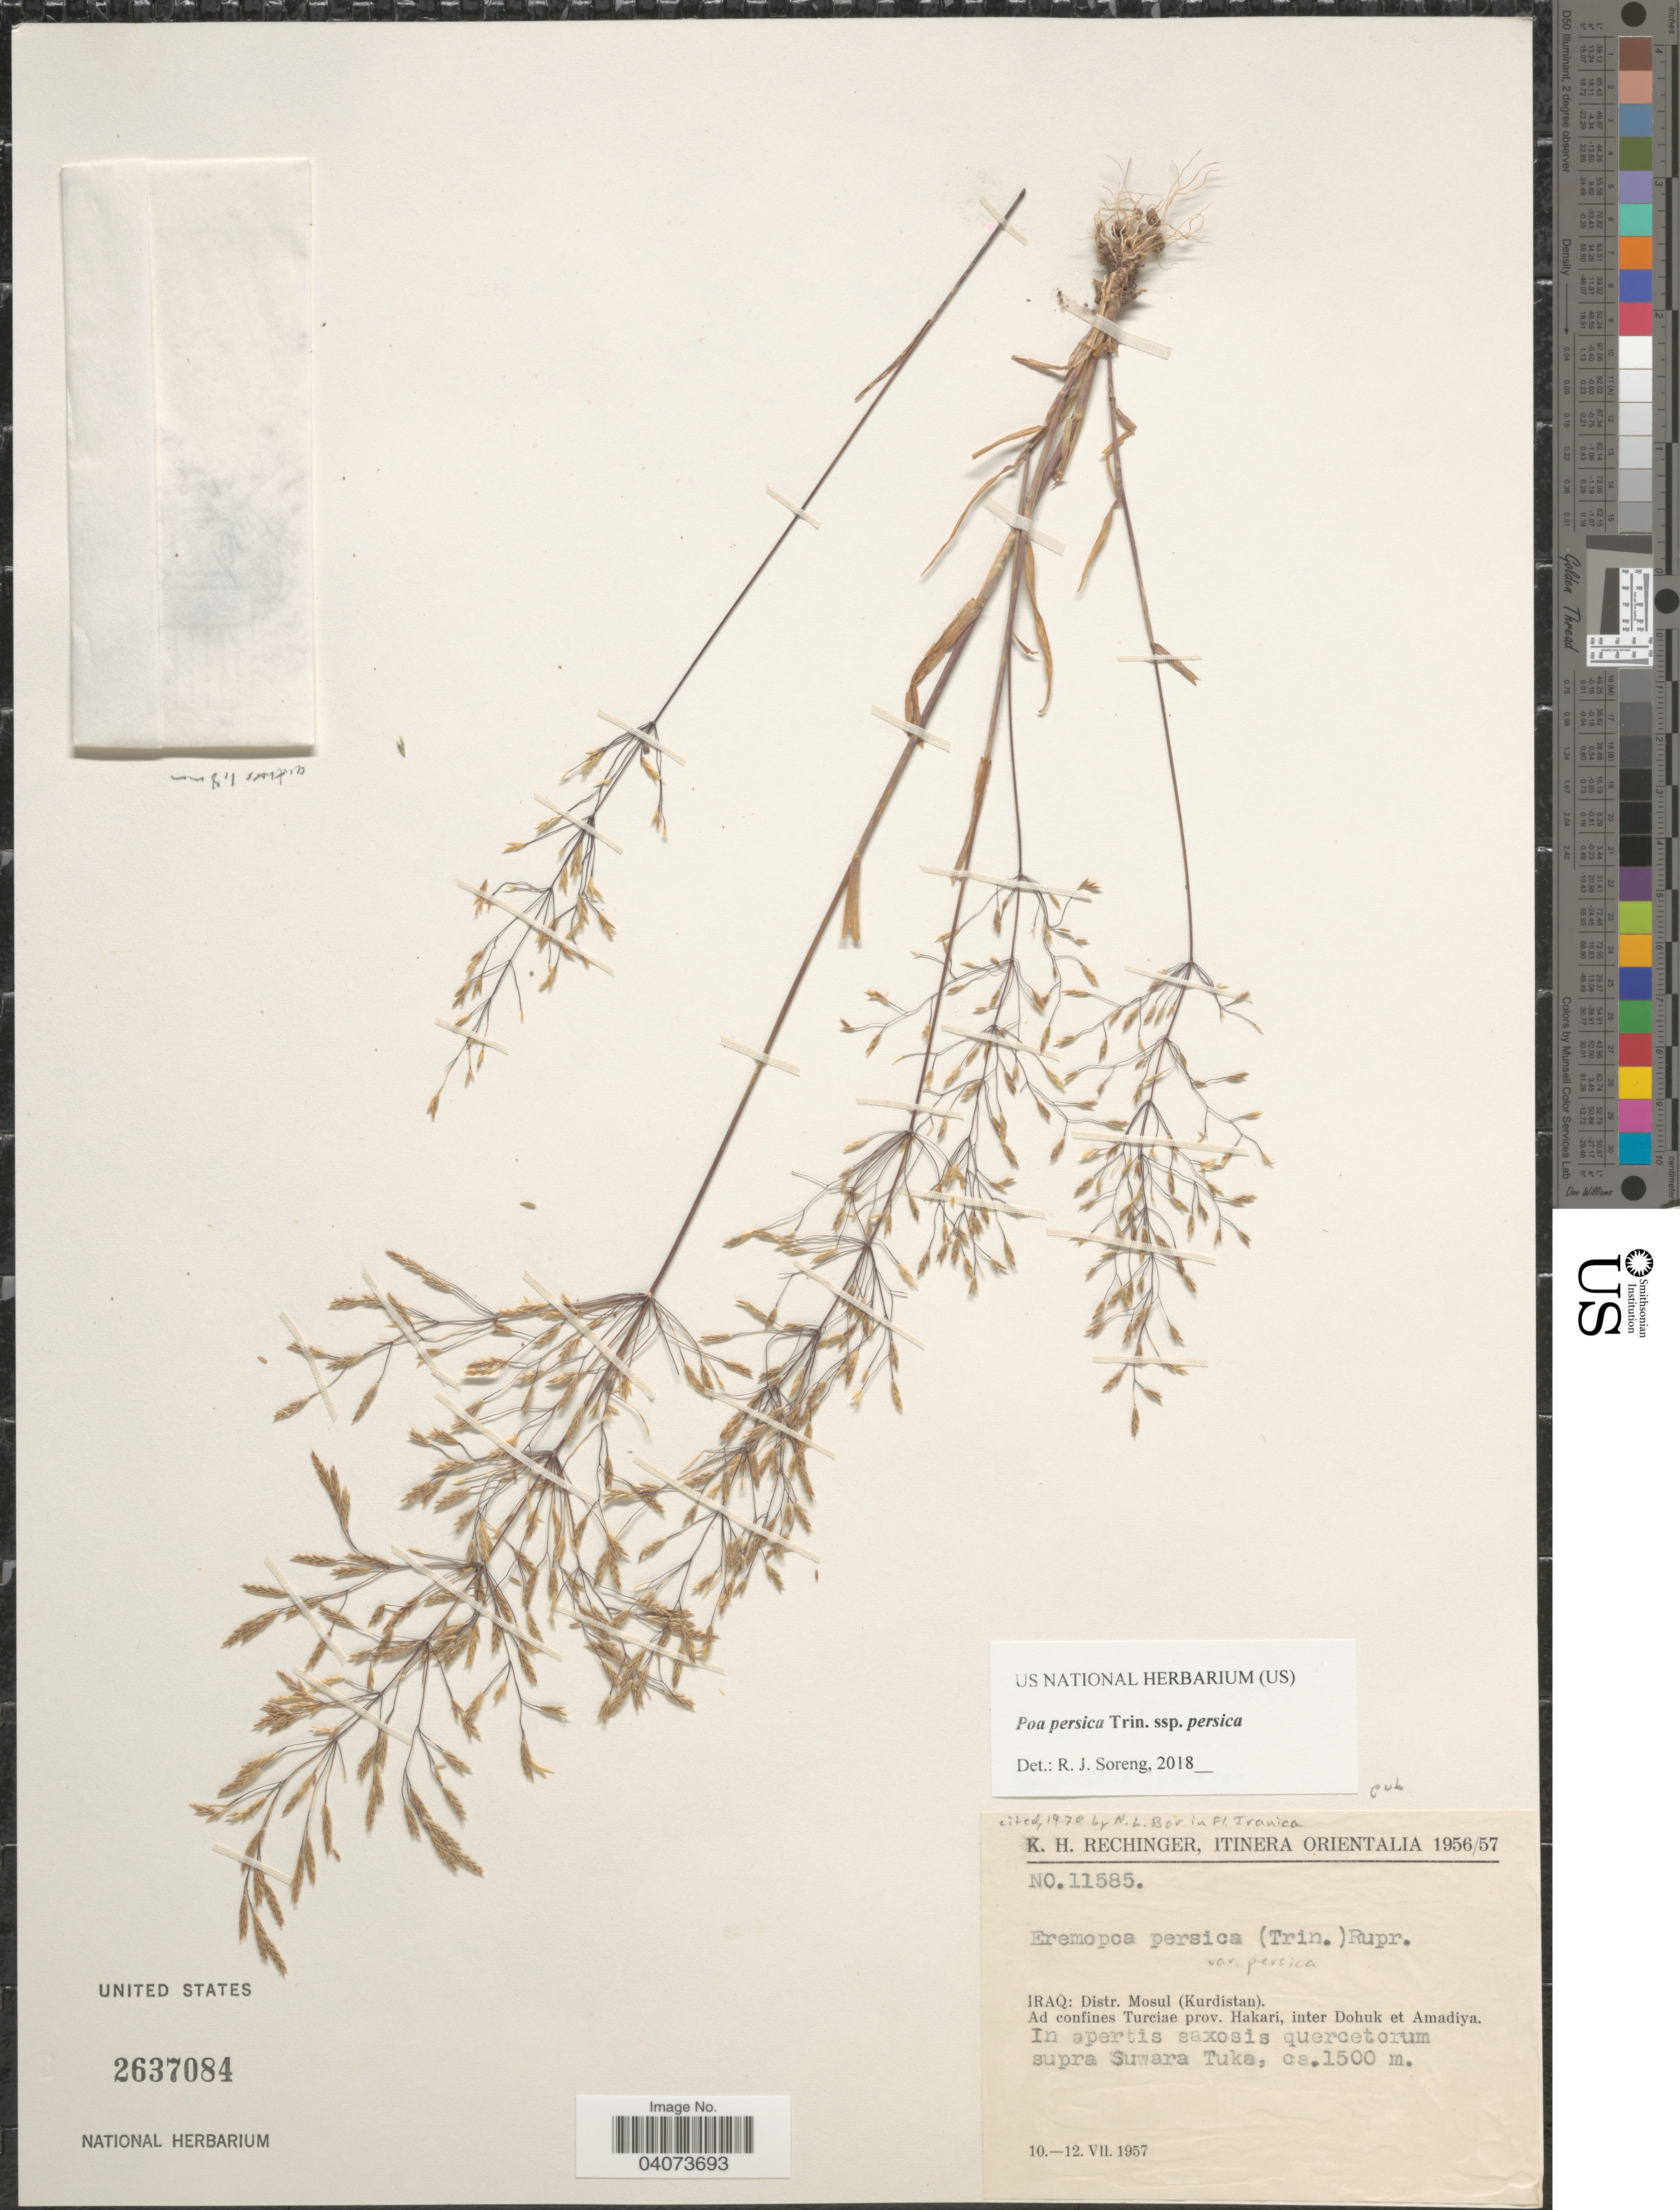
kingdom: Plantae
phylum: Tracheophyta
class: Liliopsida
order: Poales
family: Poaceae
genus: Poa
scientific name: Poa persica subsp. persica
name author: Trin.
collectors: K. H. Rechinger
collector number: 11585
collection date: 1957-07-10/1957-07-12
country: Iran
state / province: Kurdistan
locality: Itinera Orientalia 1956/57. Distr. Mosul. Ad confines Turciae prov. Hakari, inter Dohuk et Amadiya. In spartis saxosis quercetorum supra Suwara Tuka.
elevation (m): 1500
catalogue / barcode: US 2637084